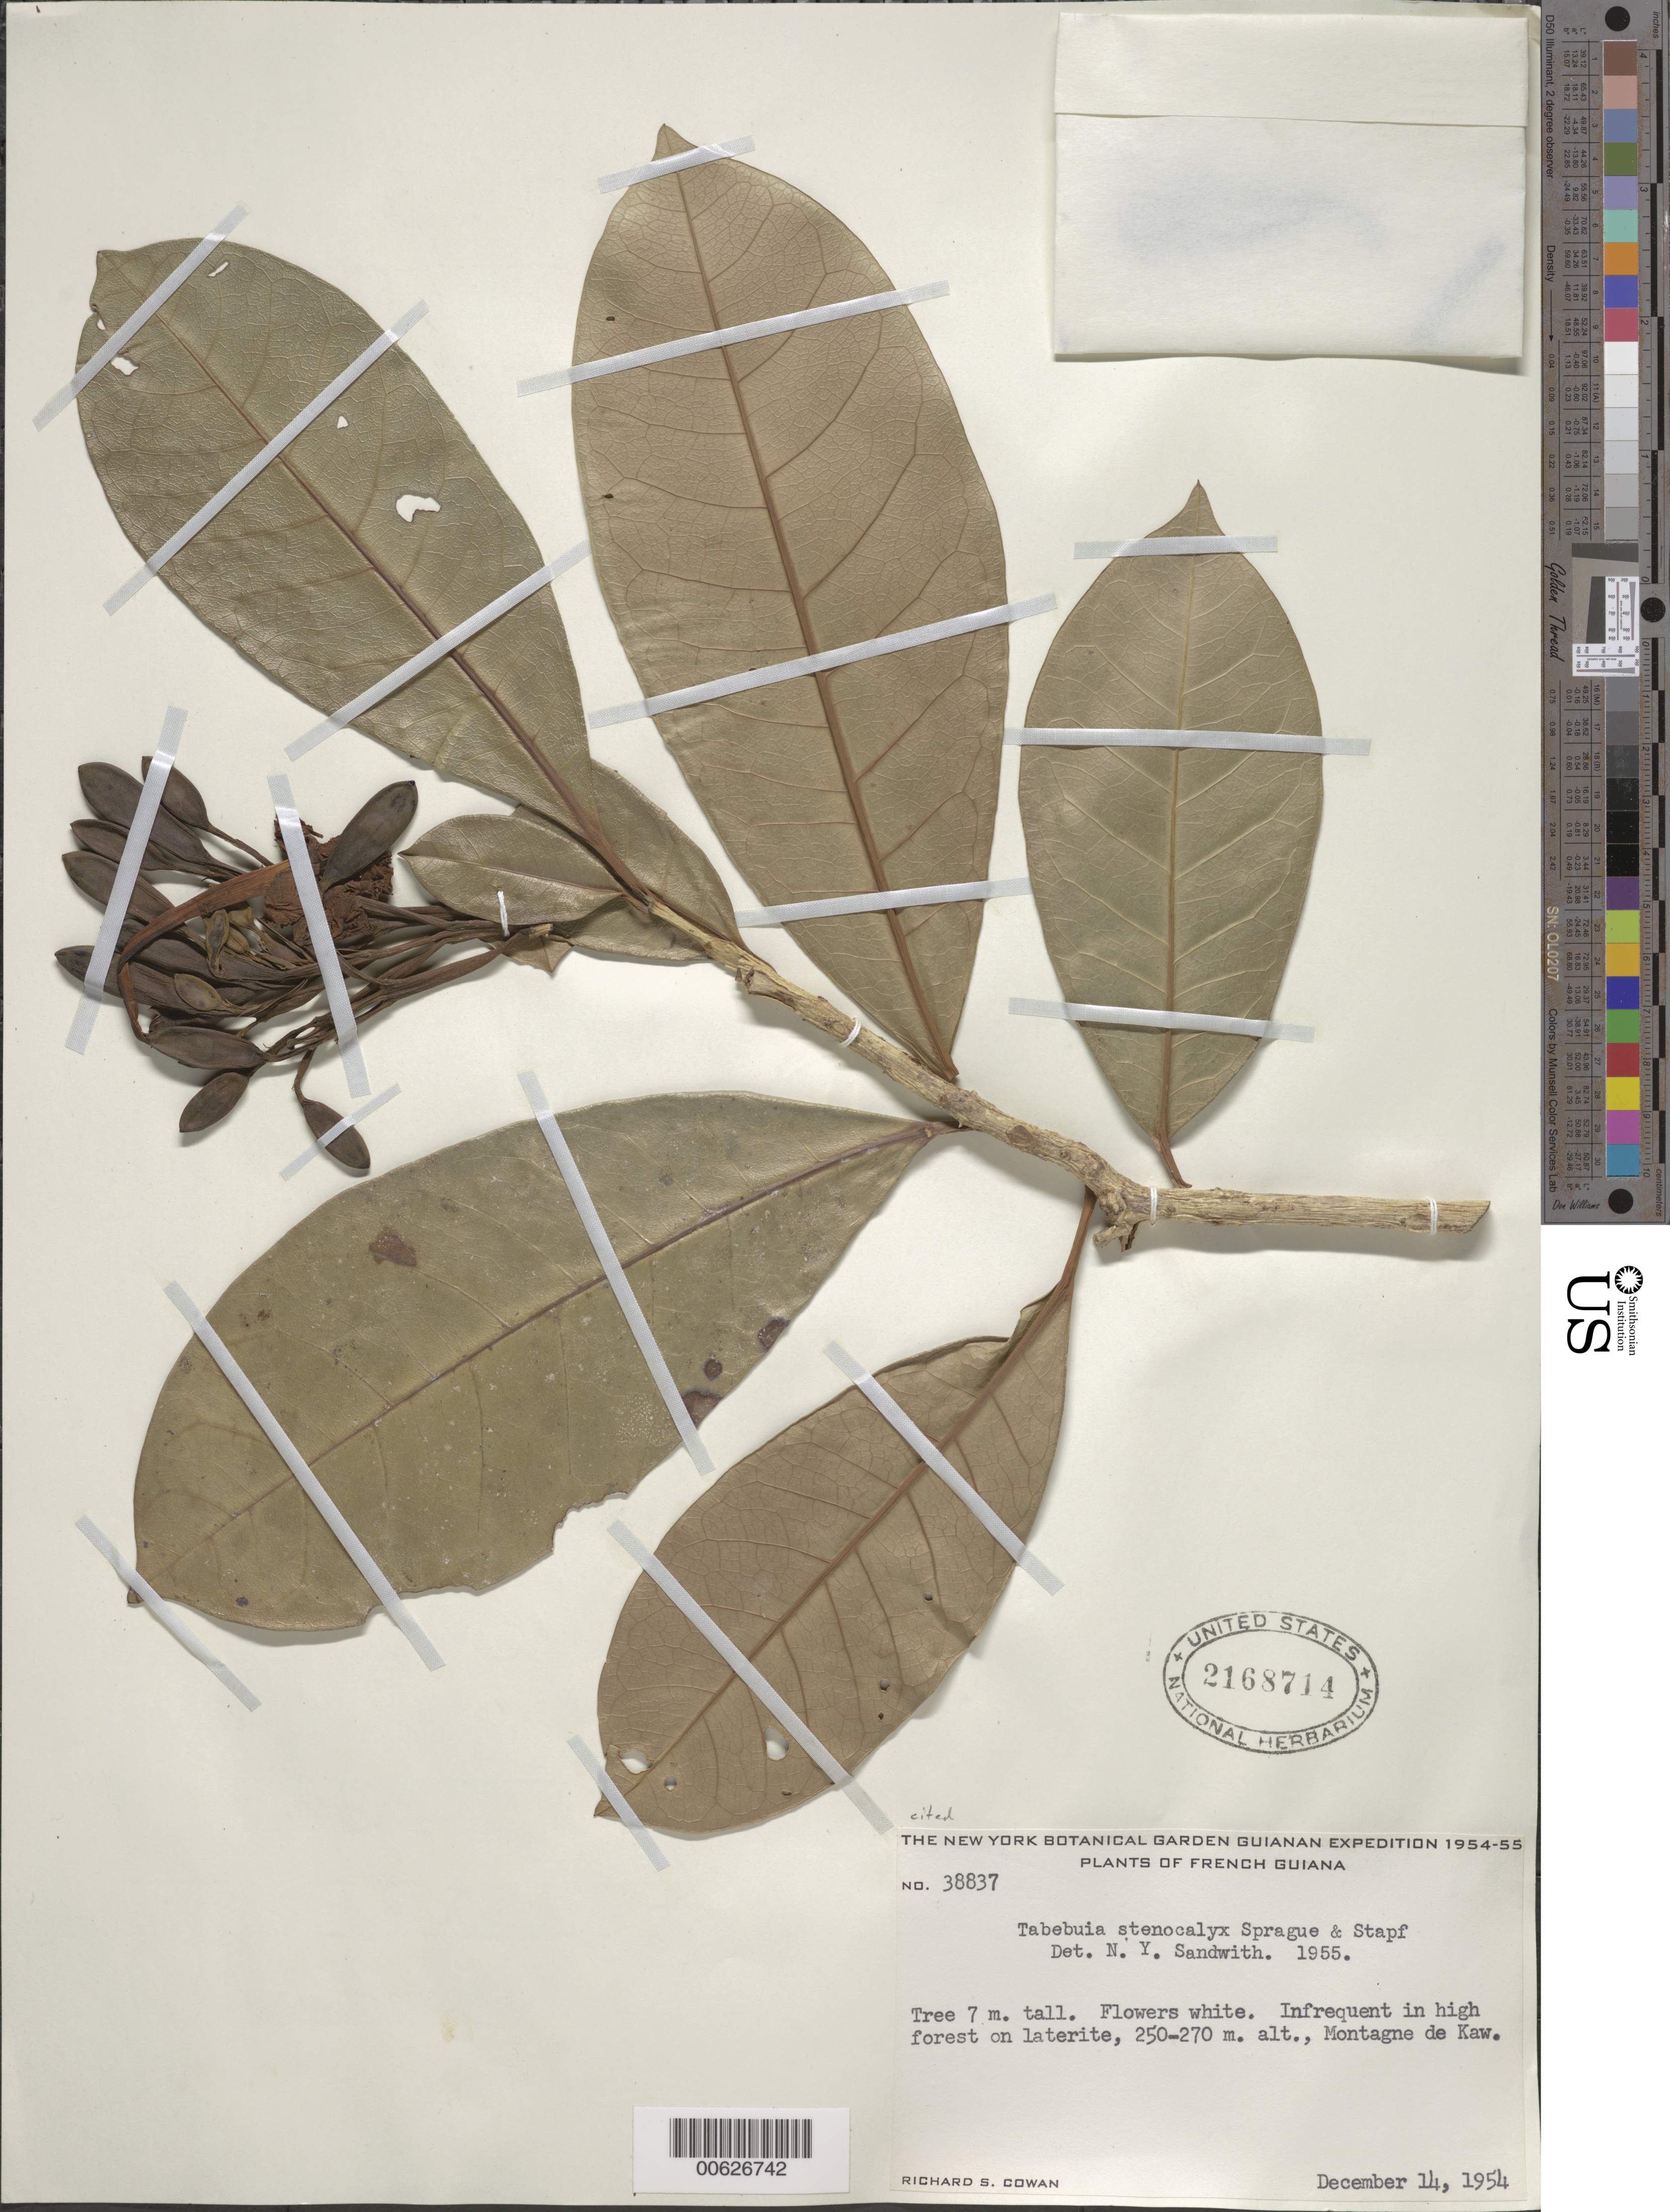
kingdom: Plantae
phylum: Tracheophyta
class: Magnoliopsida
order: Lamiales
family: Bignoniaceae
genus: Tabebuia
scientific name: Tabebuia stenocalyx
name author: Sprague & Stapf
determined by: Sandwith, N. Y.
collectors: R. S. Cowan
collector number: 38837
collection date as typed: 14-Dec-54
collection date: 1954-12-14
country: French Guiana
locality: Montagne de Kaw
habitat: High forest on laterite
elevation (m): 250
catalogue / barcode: US 2168714